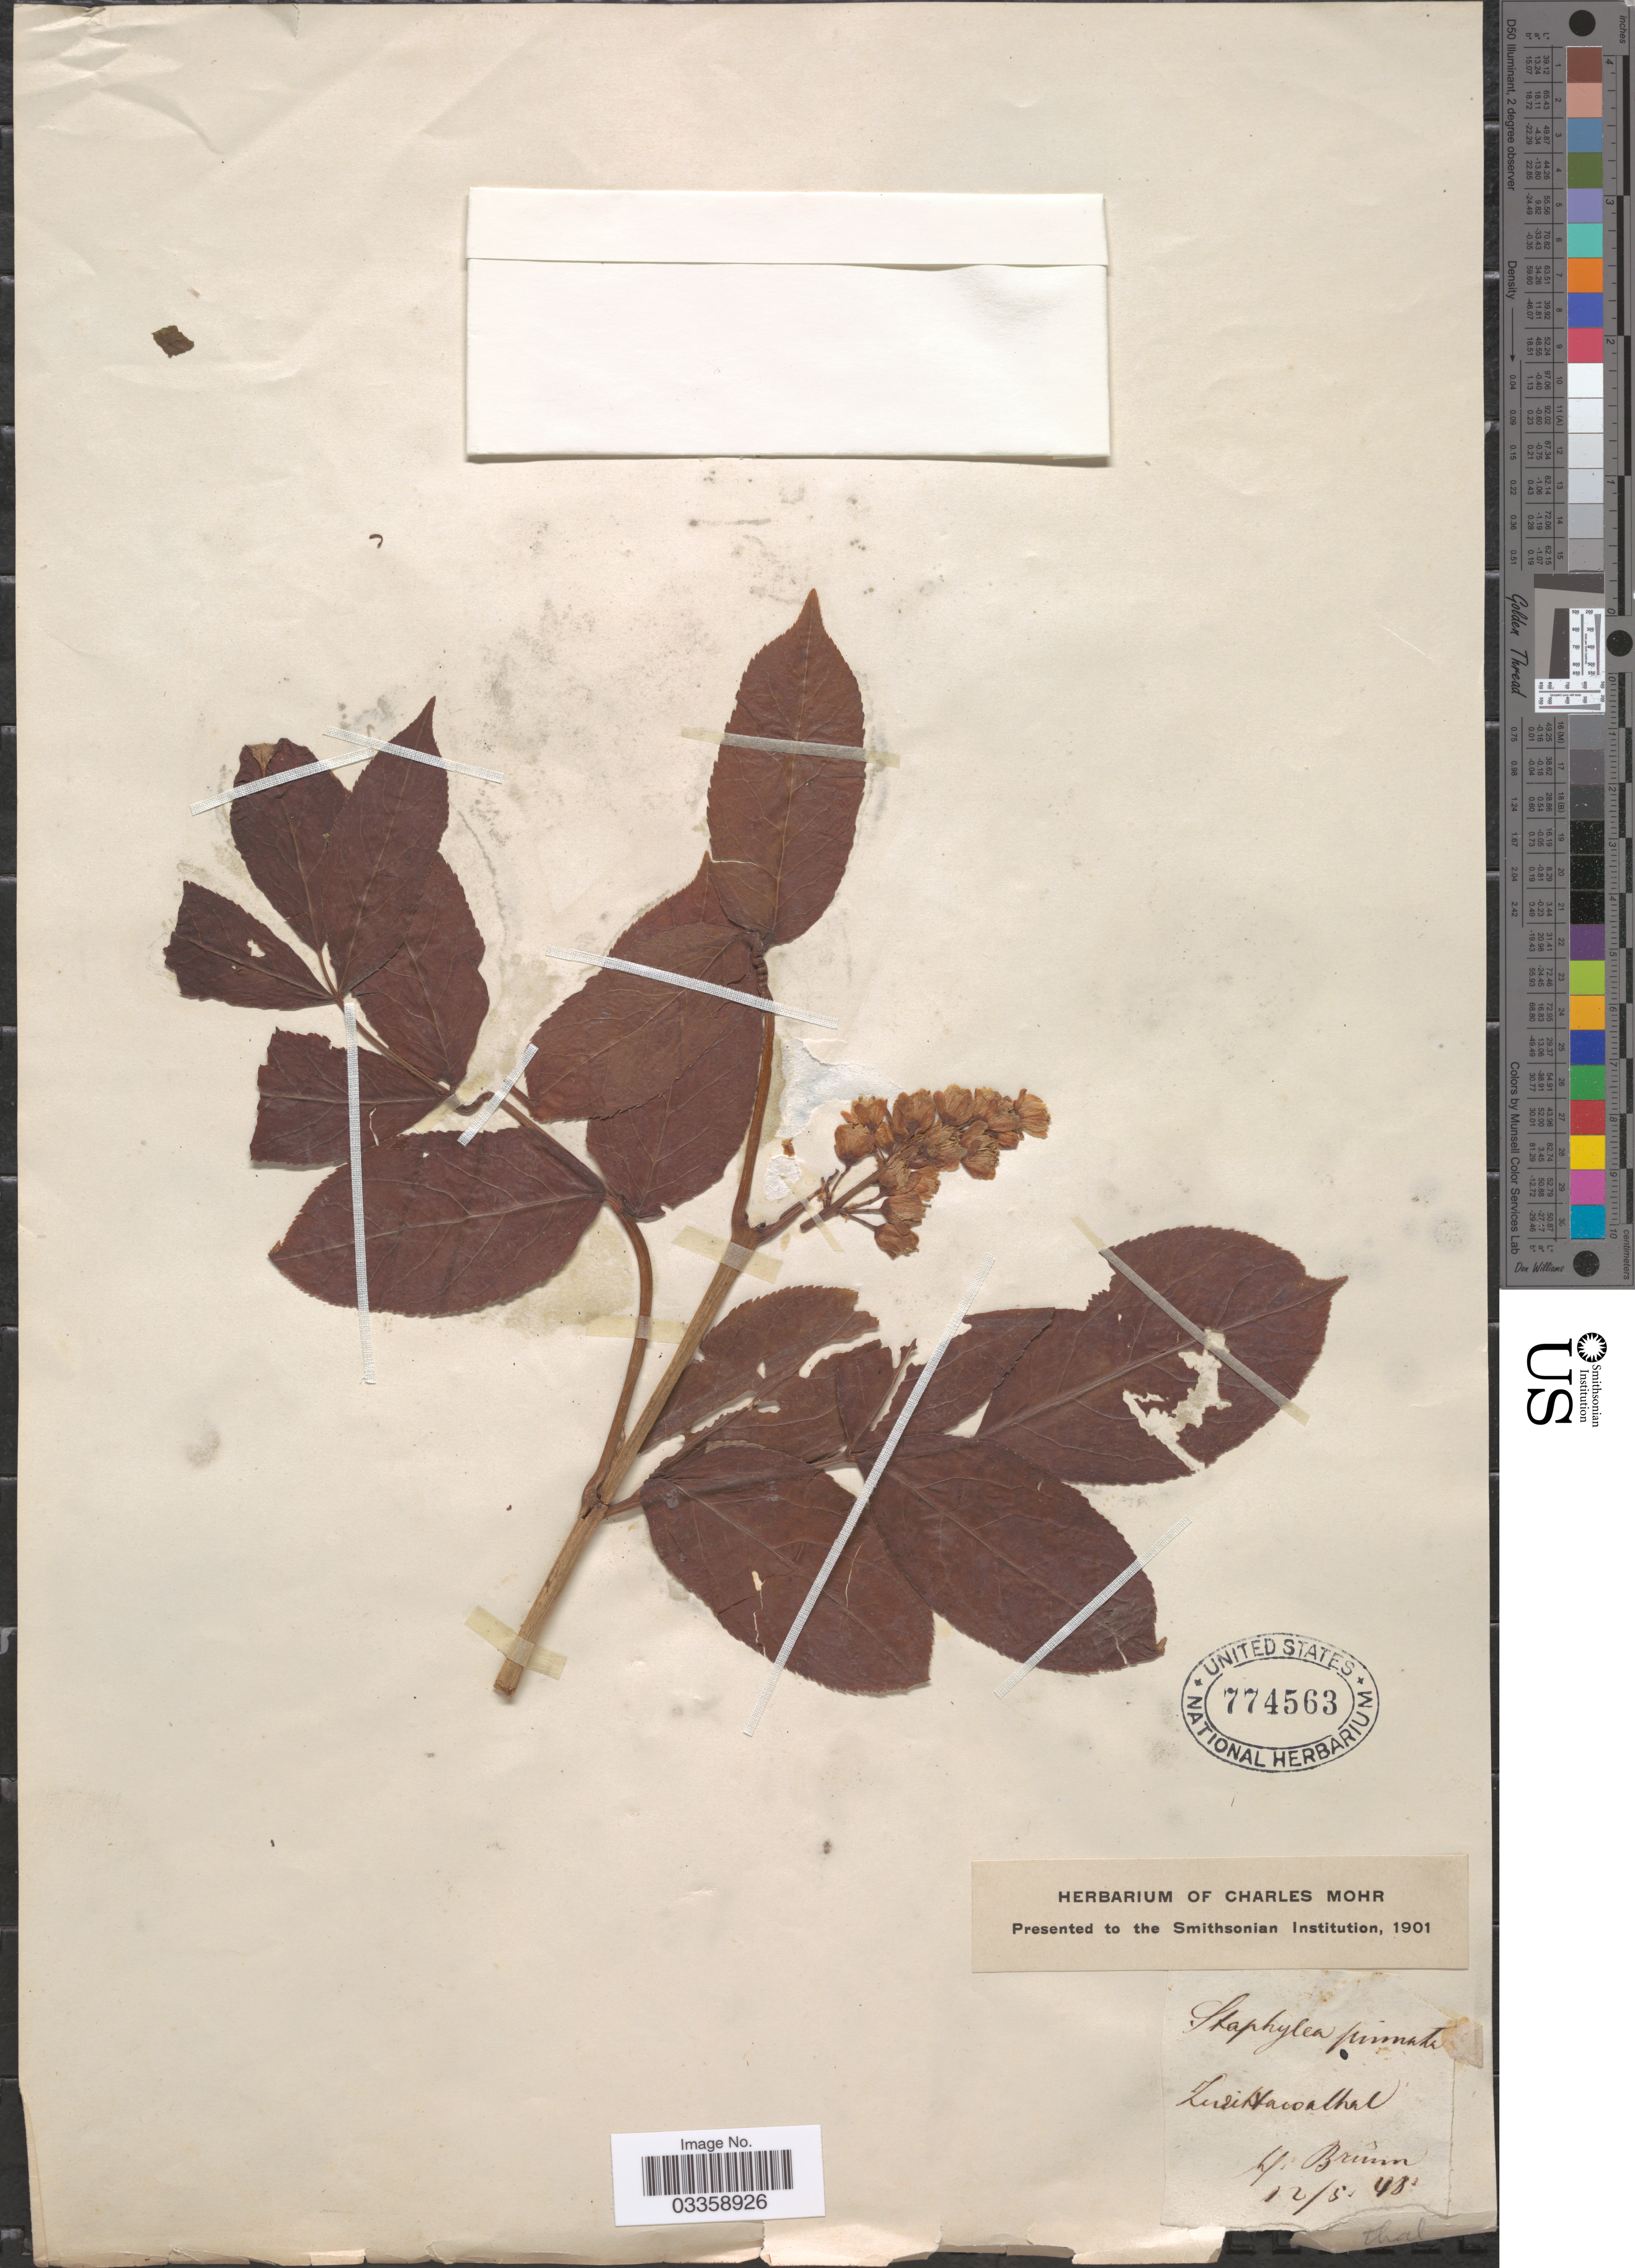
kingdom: Plantae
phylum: Tracheophyta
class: Magnoliopsida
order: Crossosomatales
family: Staphyleaceae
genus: Staphylea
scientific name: Staphylea pinnata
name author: L.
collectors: Brunn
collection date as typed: Transcribed d/m/y: 12/5/43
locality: Swithacoalhal. [interpreted]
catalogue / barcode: US 774563